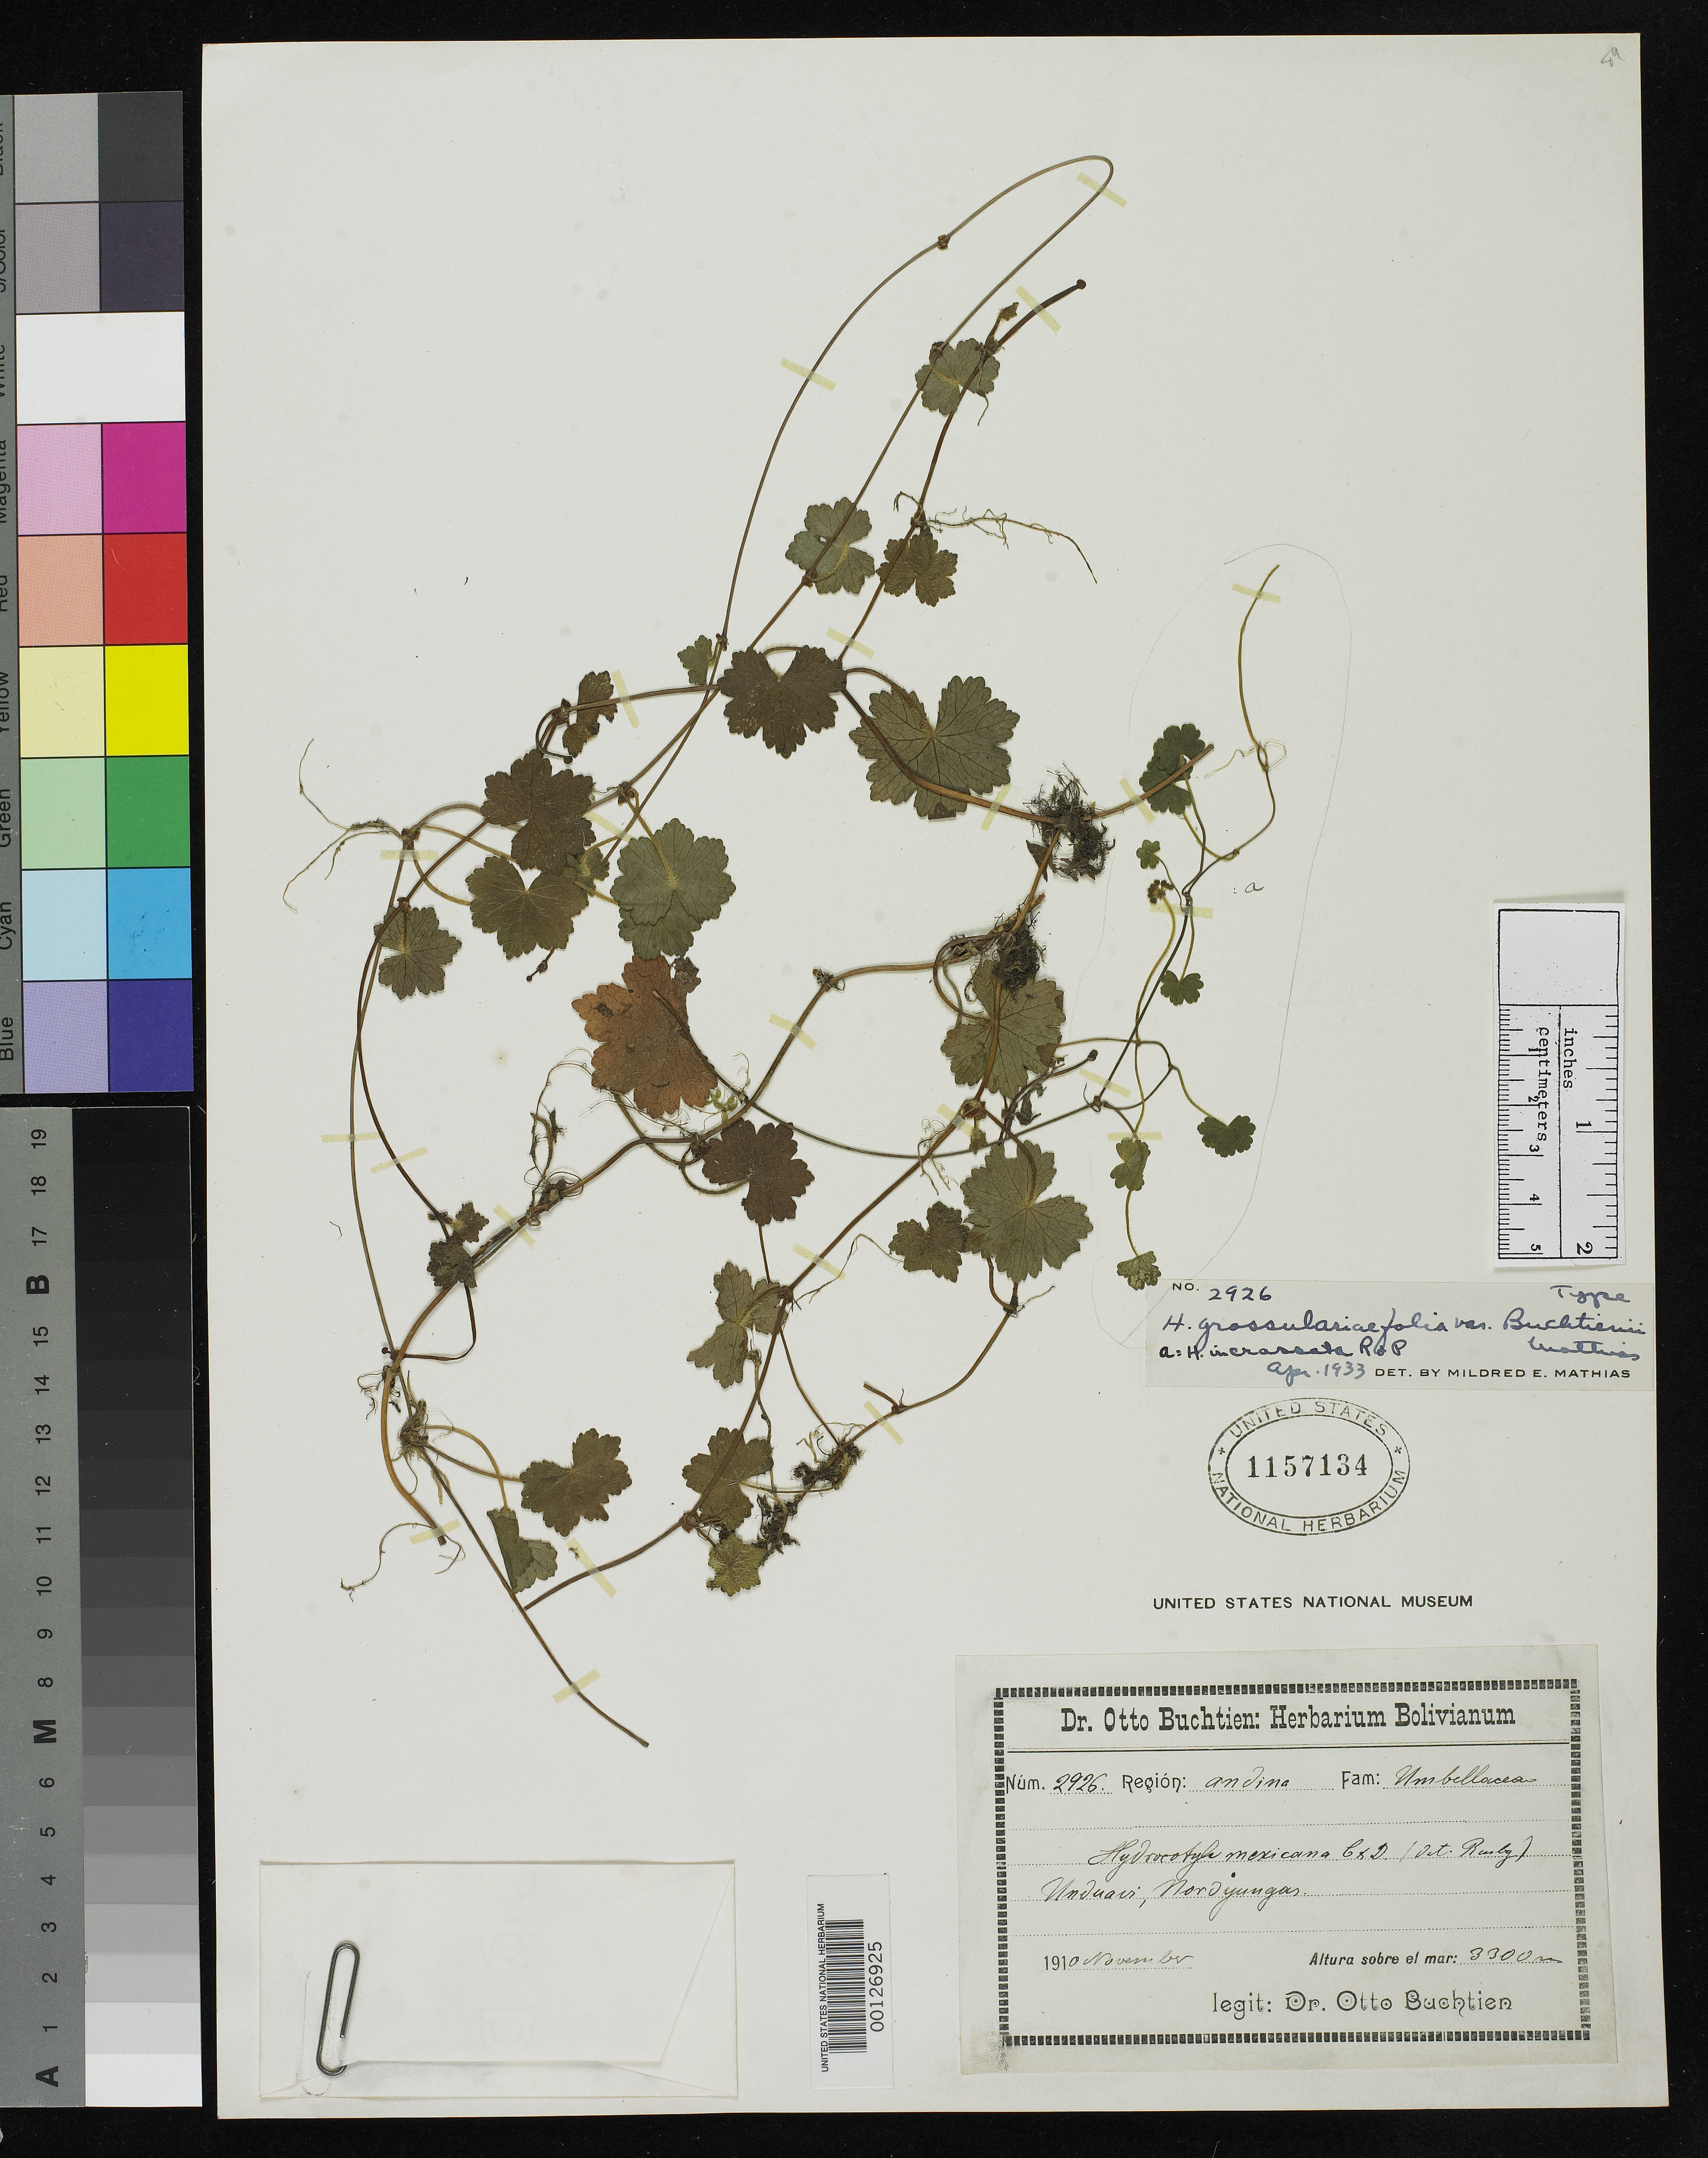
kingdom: Plantae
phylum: Tracheophyta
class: Magnoliopsida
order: Apiales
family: Araliaceae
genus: Hydrocotyle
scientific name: Hydrocotyle grossulariifolia var. buchtienii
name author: Mathias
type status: Holotype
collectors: O. Buchtien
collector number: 2926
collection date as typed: Nov 1910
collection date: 1910-11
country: Bolivia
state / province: La Paz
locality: Unduavi, Nordyungas.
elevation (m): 3300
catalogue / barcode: US 1157134